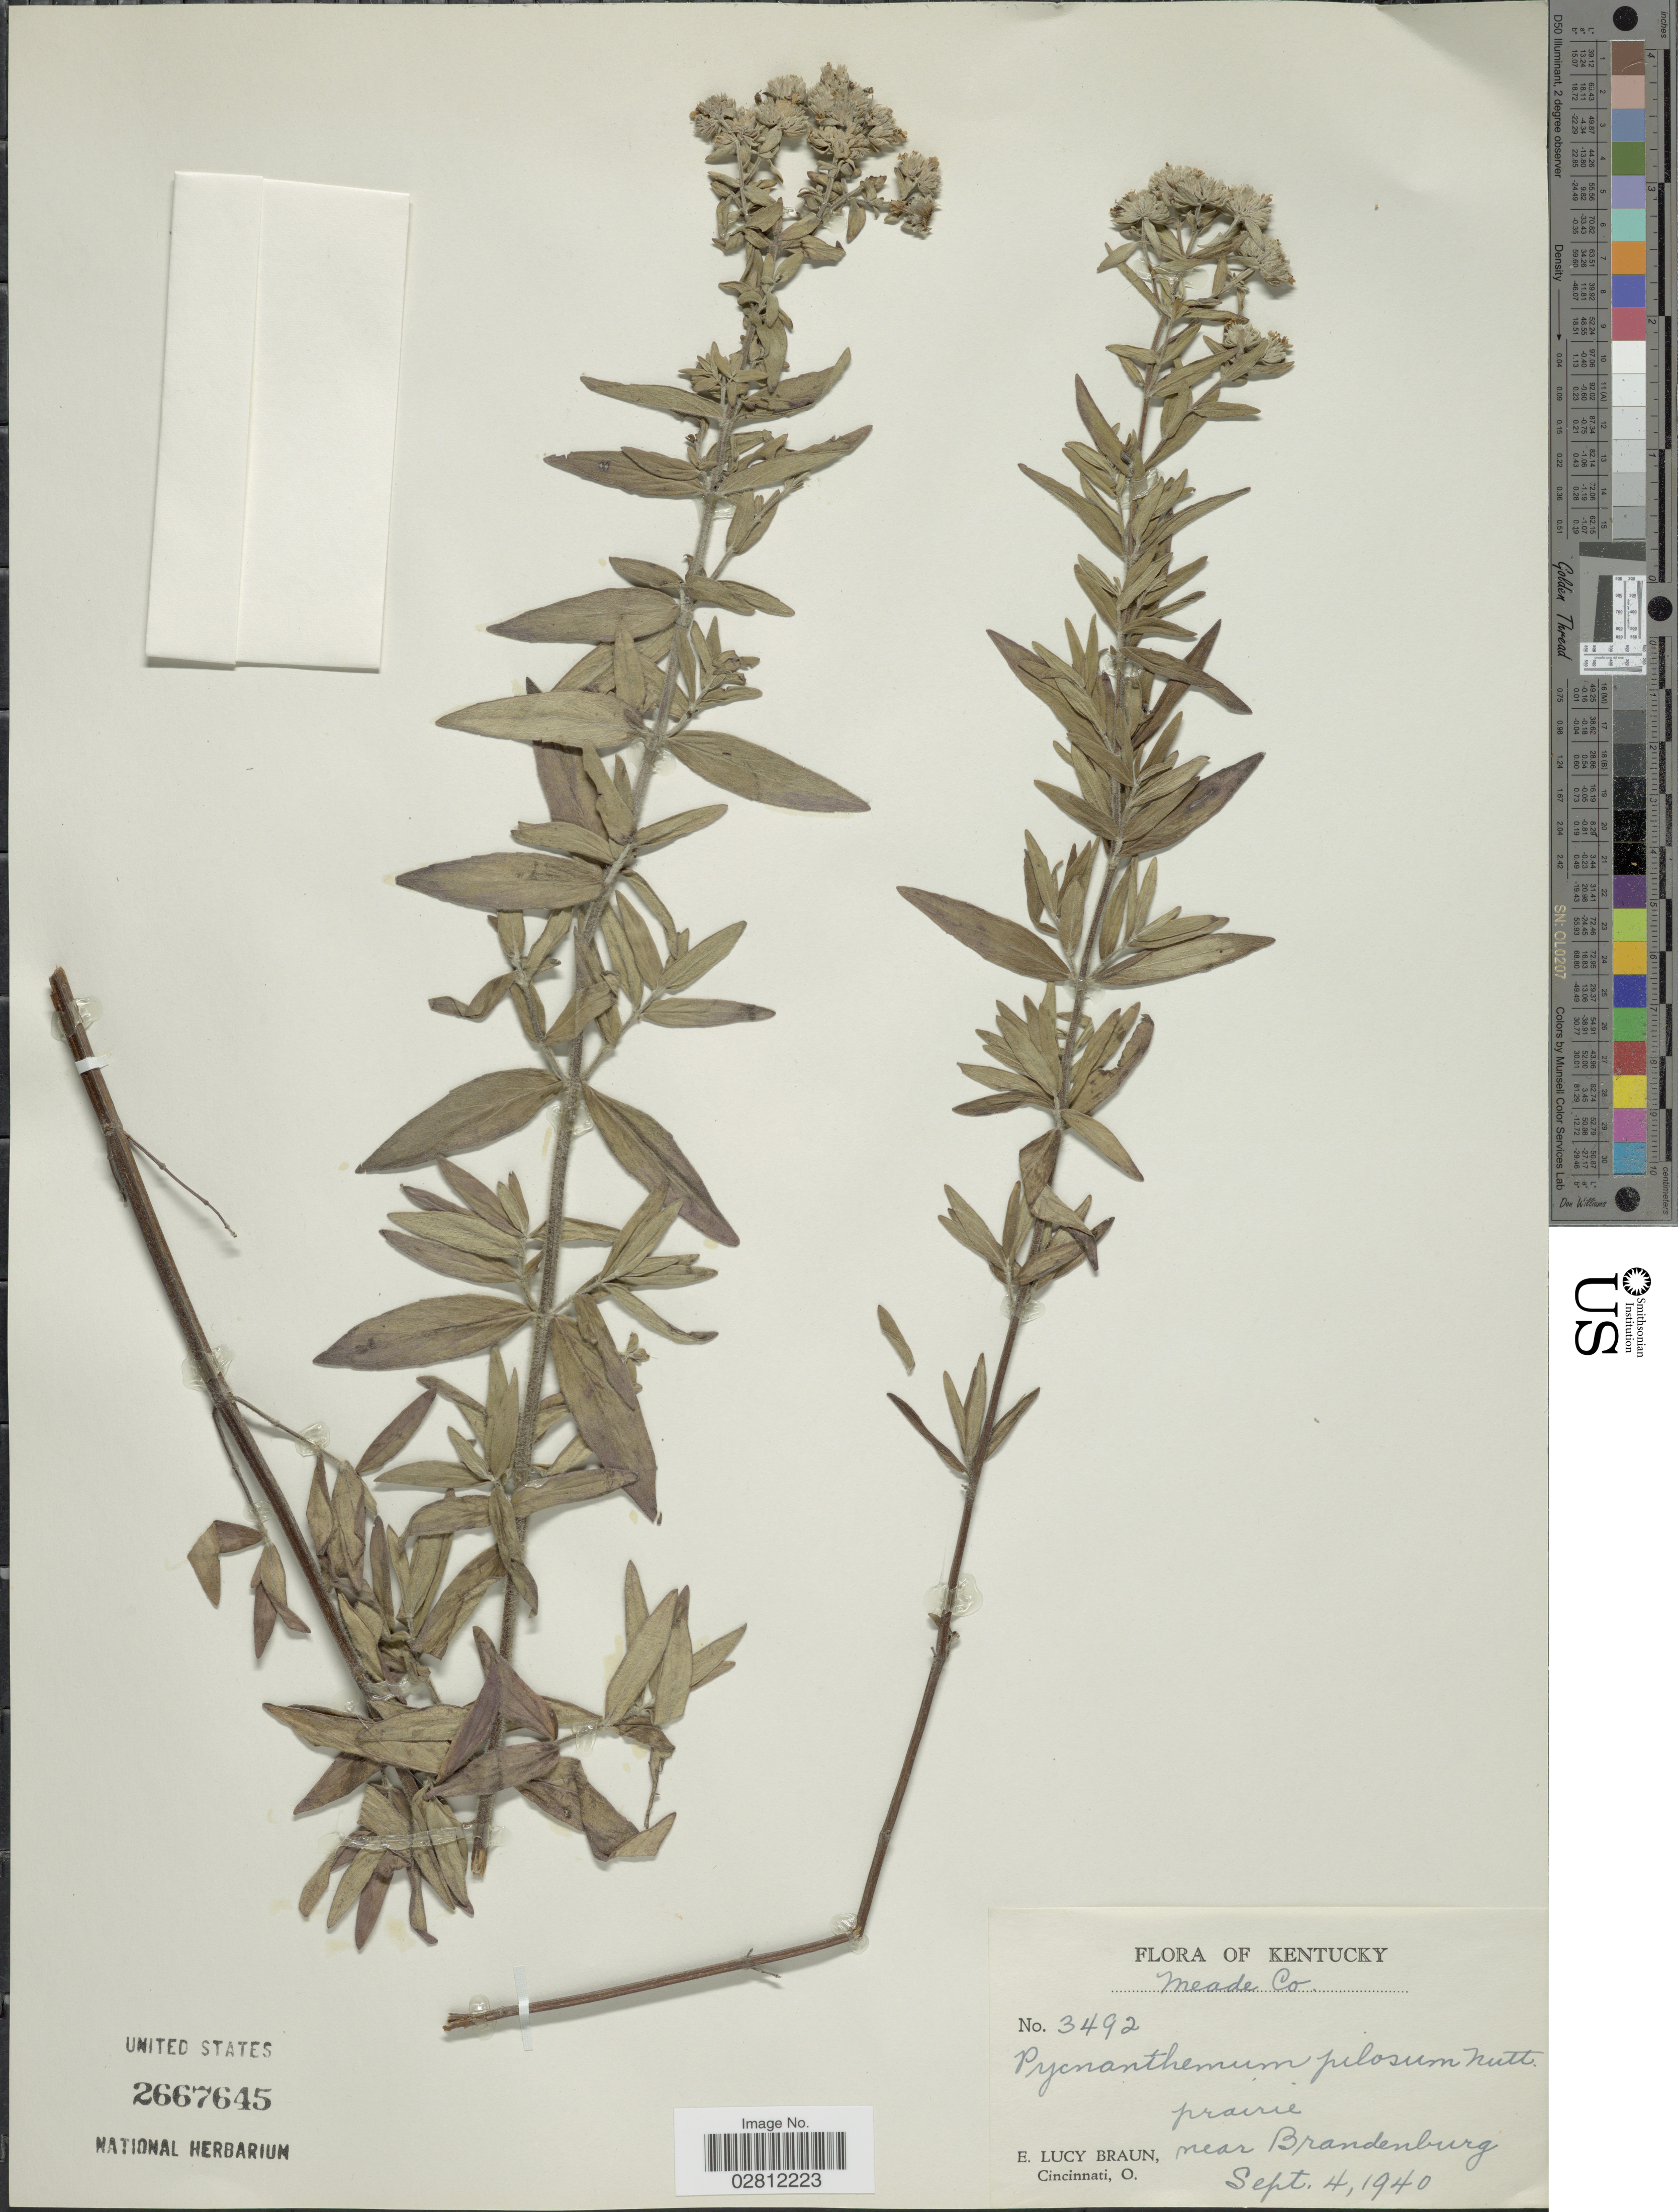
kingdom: Plantae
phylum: Tracheophyta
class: Magnoliopsida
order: Lamiales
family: Lamiaceae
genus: Pycnanthemum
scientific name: Pycnanthemum pilosum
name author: Nutt.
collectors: E. L. Braun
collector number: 3492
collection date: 1940-09-04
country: United States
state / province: Kentucky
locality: Meade Co., near Brandenburg.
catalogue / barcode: US 2667645